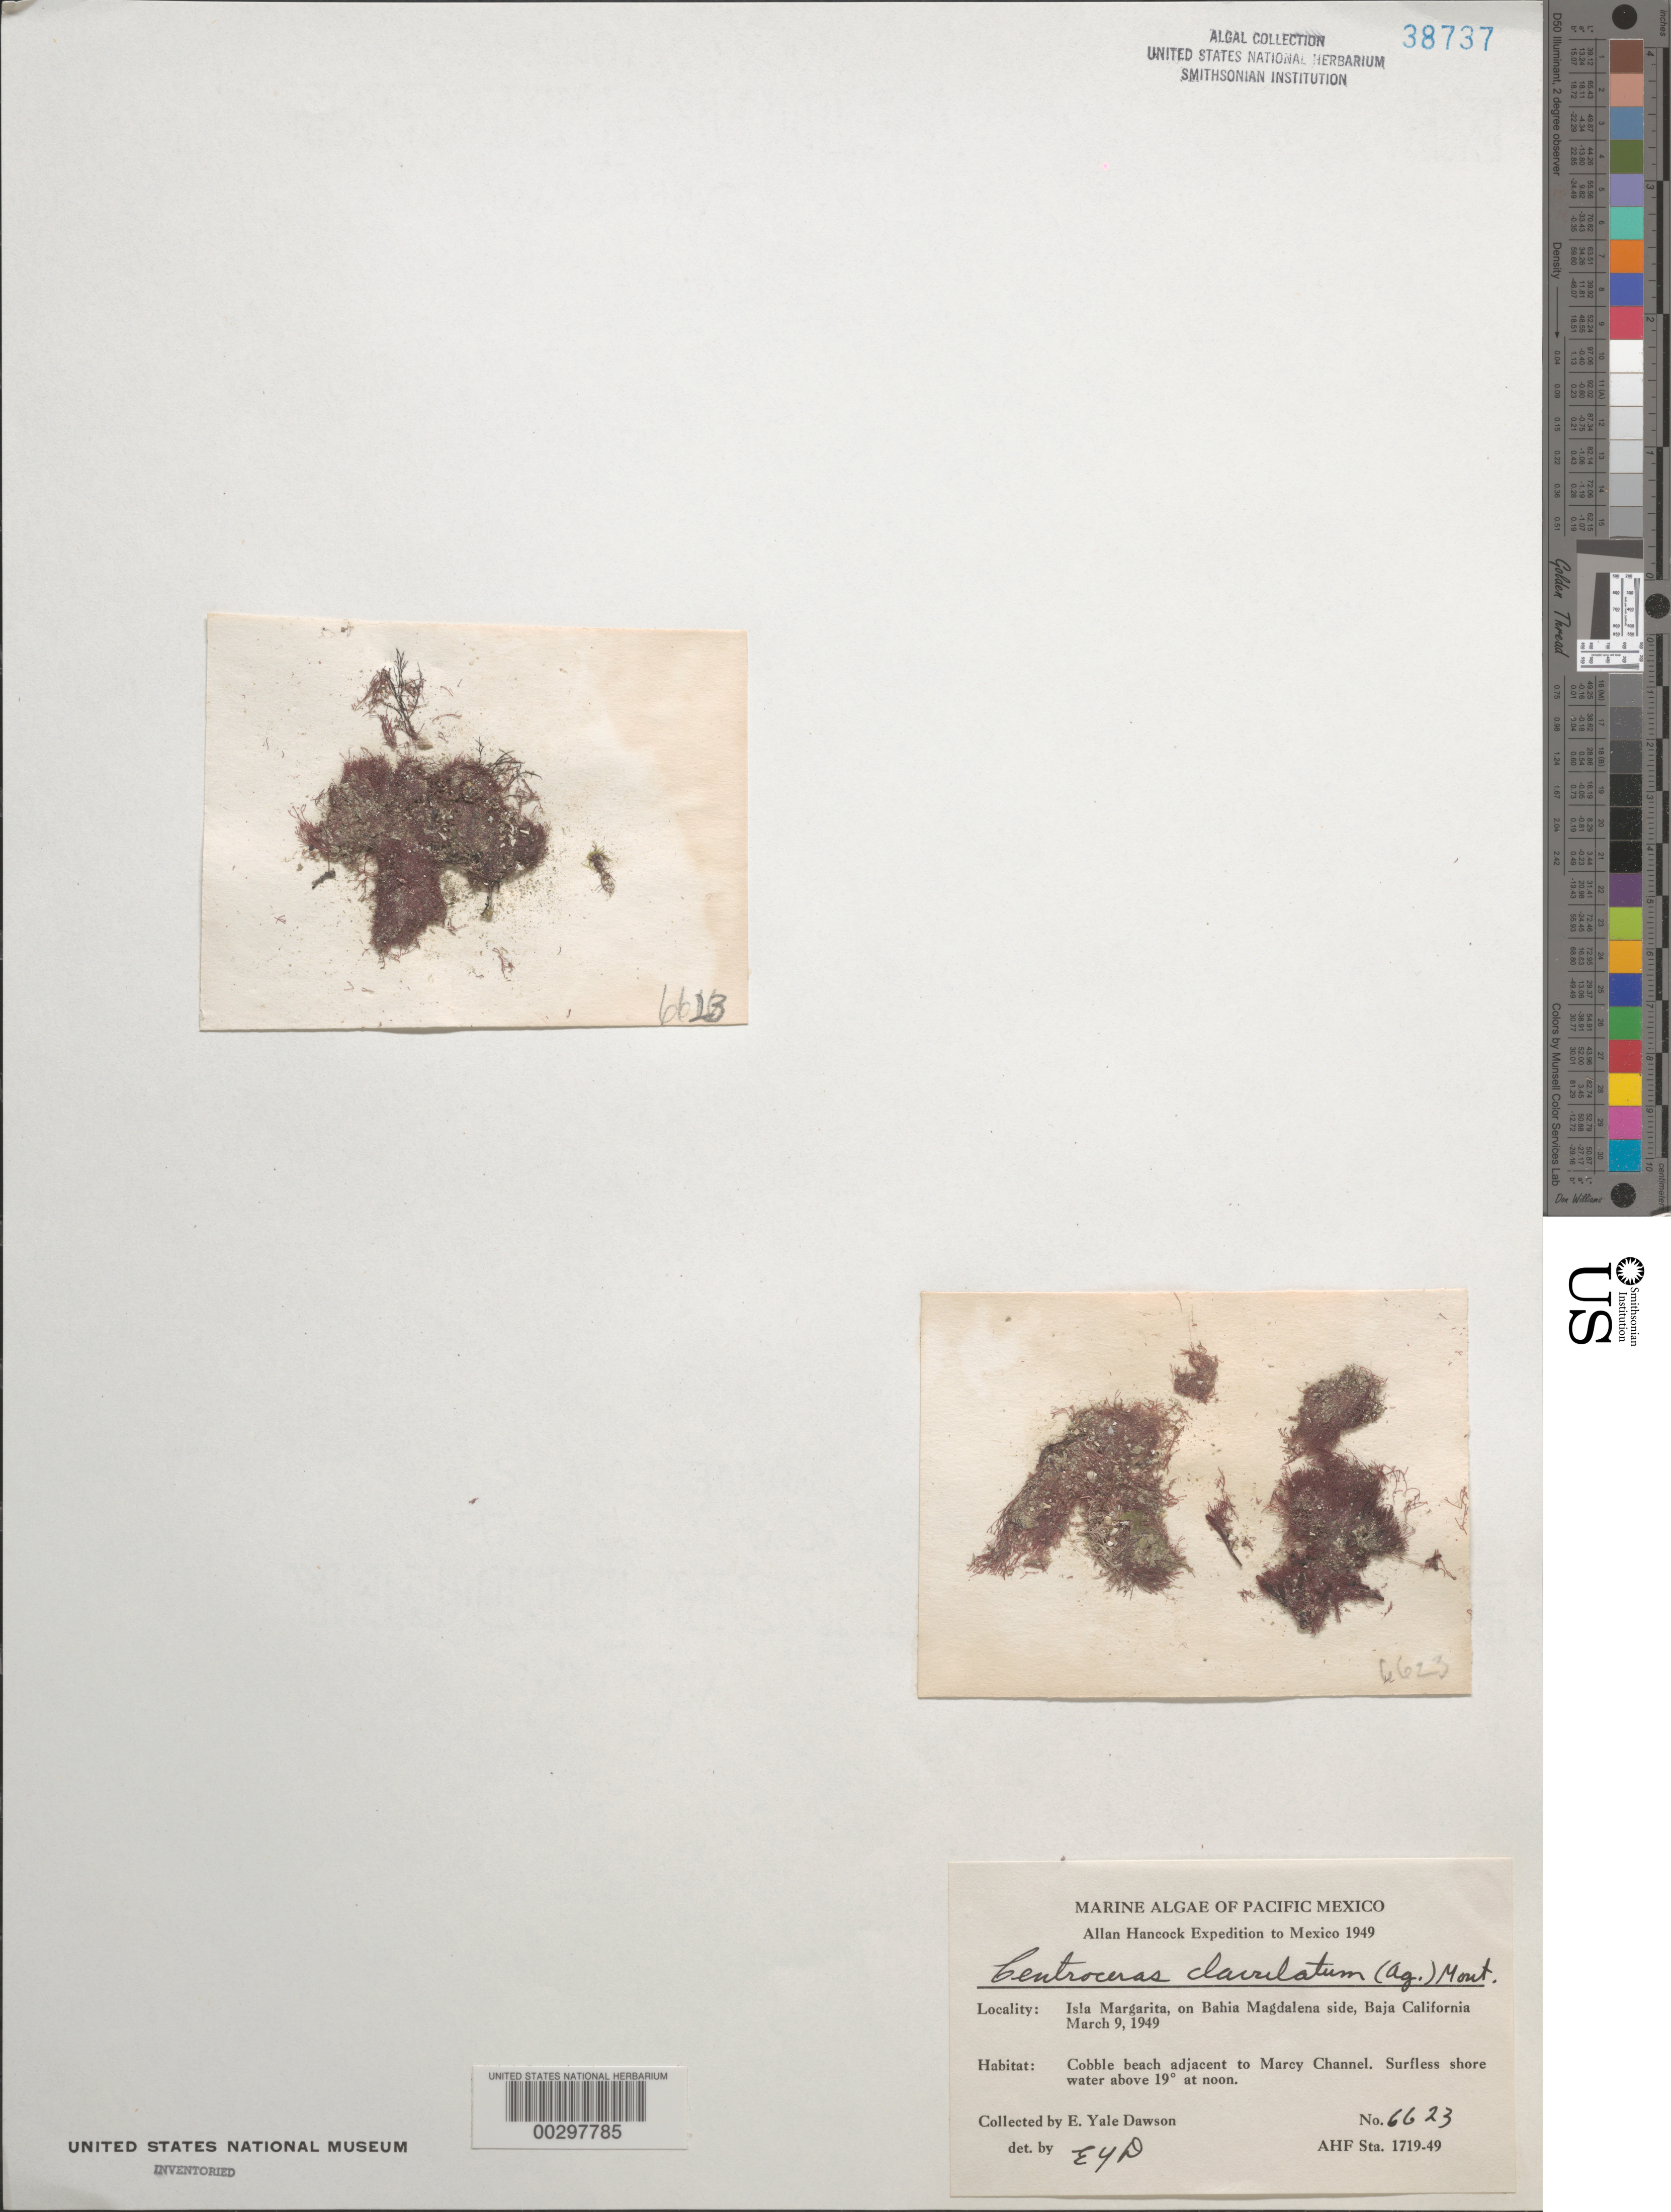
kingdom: Plantae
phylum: Rhodophyta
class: Florideophyceae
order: Ceramiales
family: Ceramiaceae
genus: Centroceras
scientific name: Centroceras clavulatum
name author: (C. Agardh) Mont.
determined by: Dawson, E. Y.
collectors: E. Y. Dawson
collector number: EYD 6623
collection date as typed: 09 Mar 1949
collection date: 1949-03-09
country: Mexico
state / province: Baja California Sur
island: Isla Margarita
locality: By Marcy Channel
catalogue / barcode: US 38737